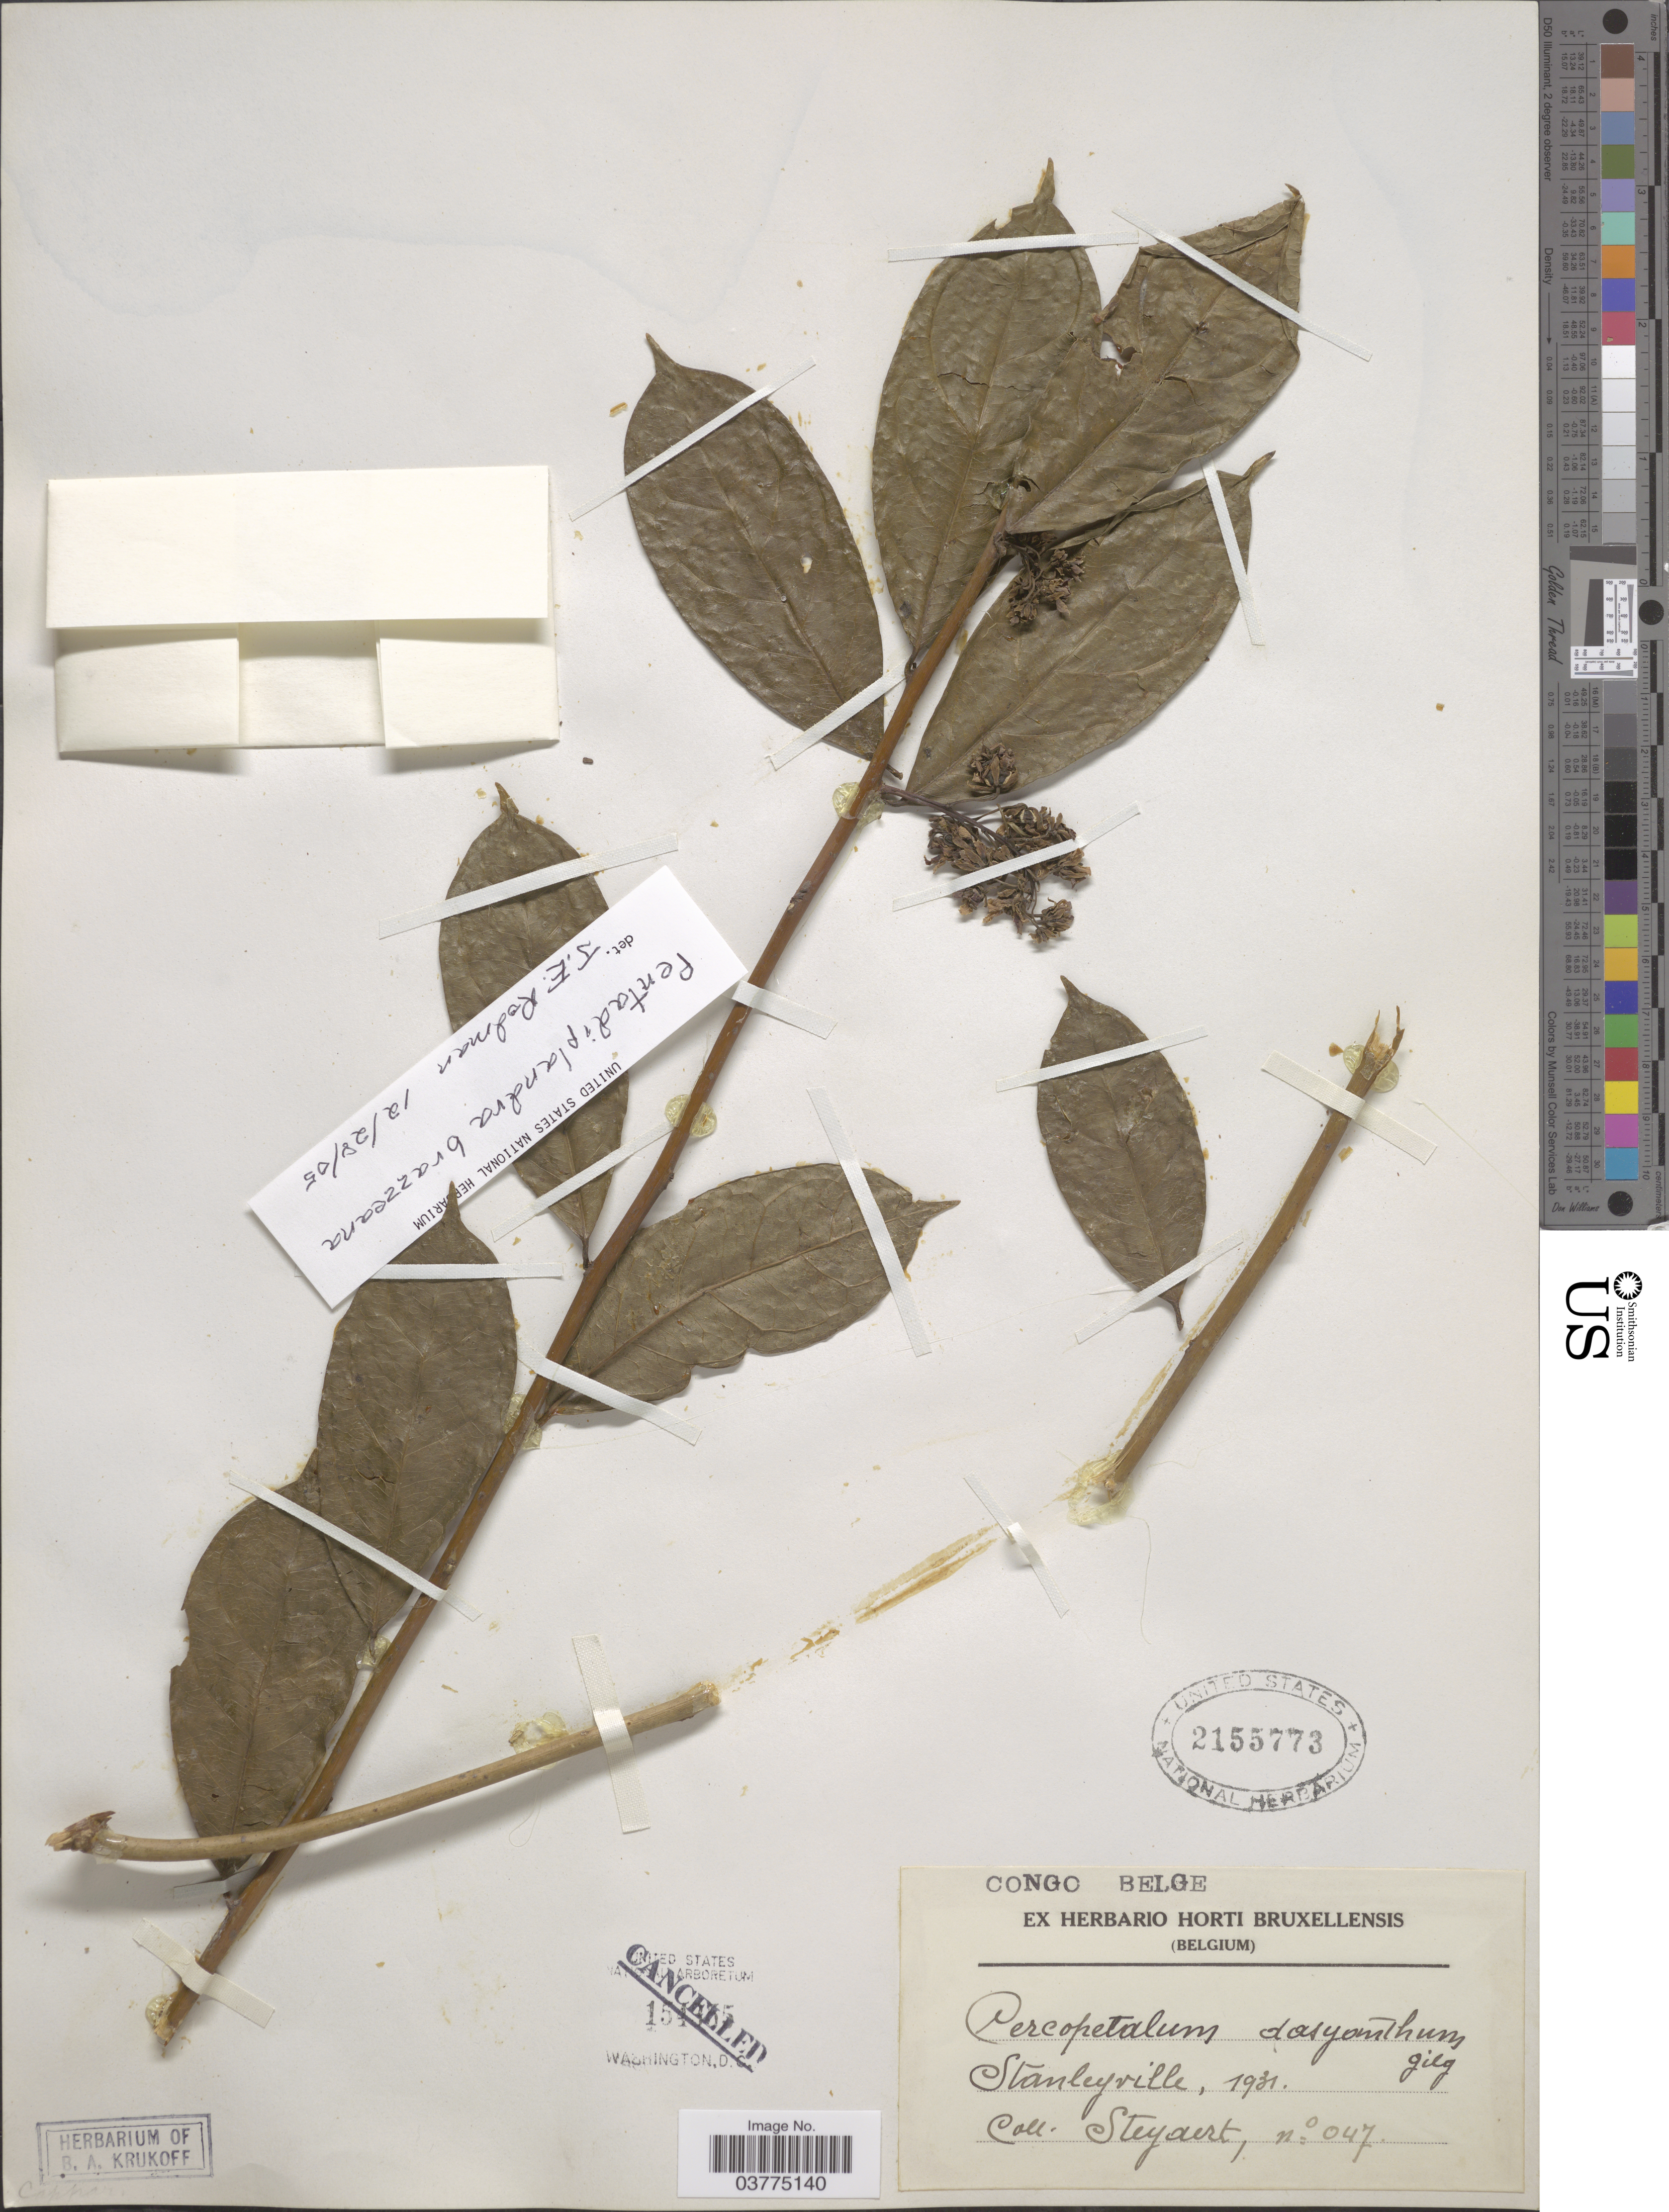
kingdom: Plantae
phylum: Tracheophyta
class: Magnoliopsida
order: Brassicales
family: Pentadiplandraceae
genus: Pentadiplandra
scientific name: Pentadiplandra brazzeana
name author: Baill.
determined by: Rodman, J. E.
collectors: -. Steyaert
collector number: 047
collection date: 1931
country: Congo, Democratic Republic of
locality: Congo Belge. Stanleyville.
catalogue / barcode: US 2155773